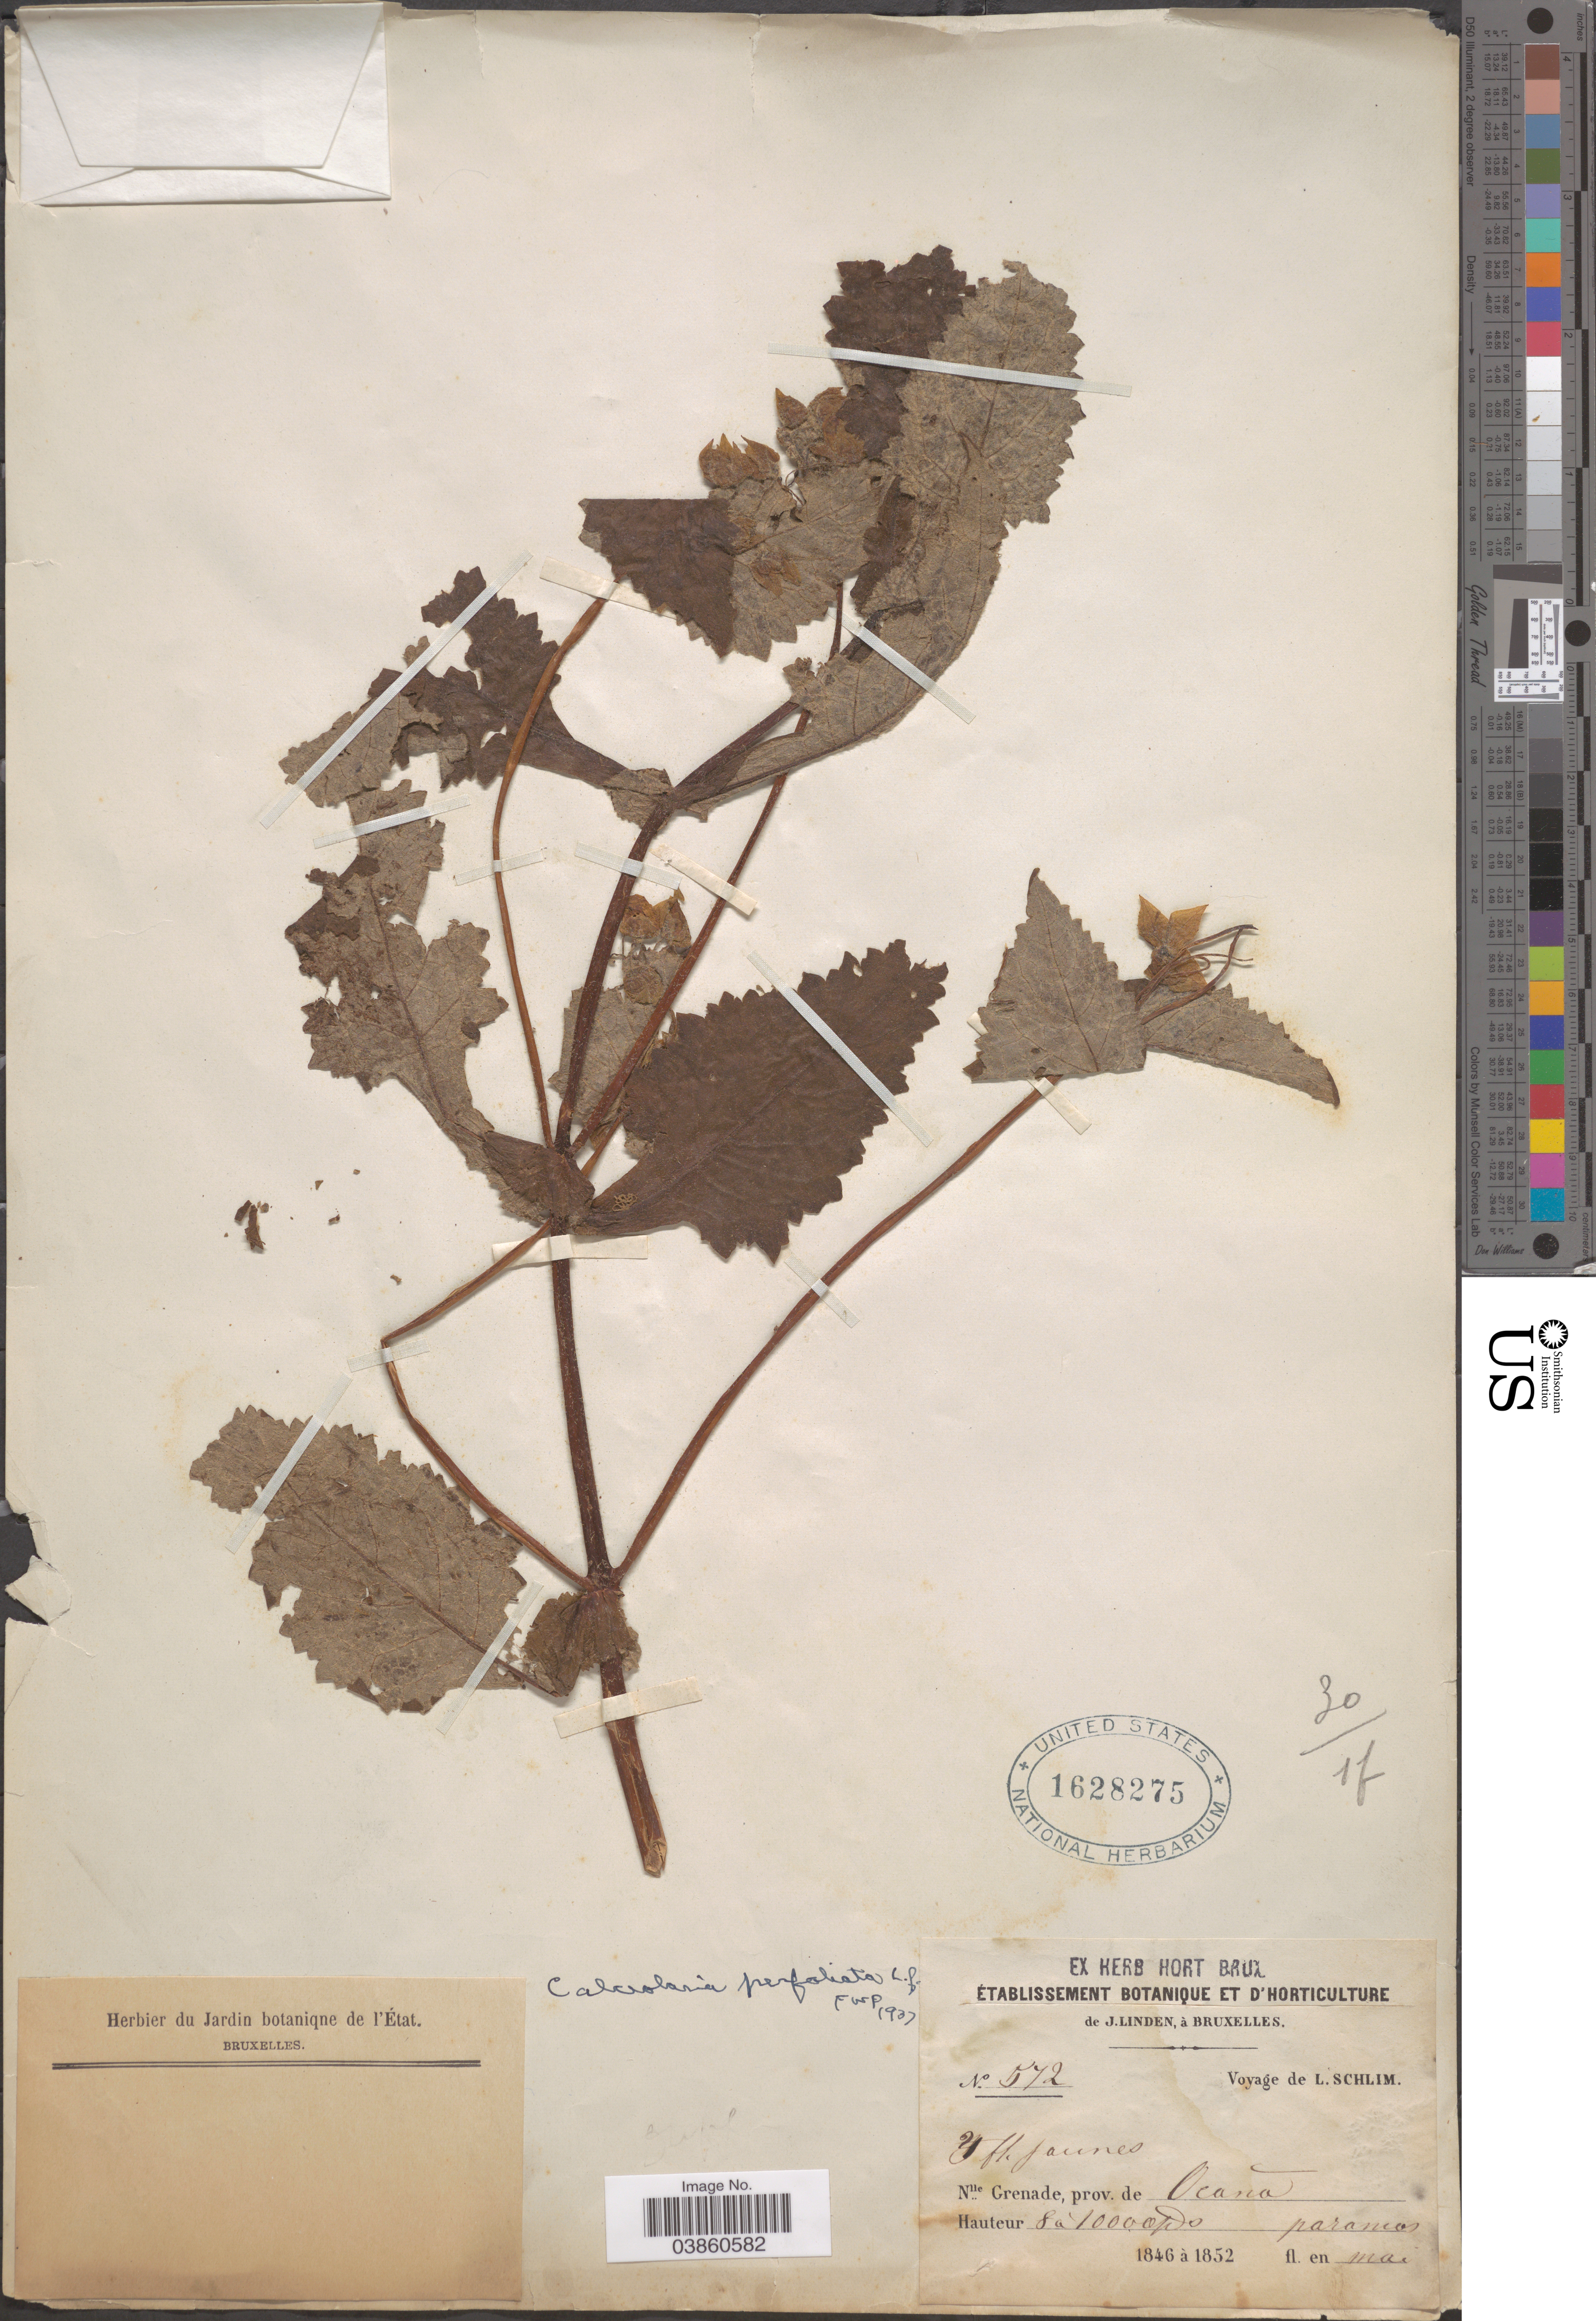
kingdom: Plantae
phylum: Tracheophyta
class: Magnoliopsida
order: Lamiales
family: Calceolariaceae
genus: Calceolaria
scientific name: Calceolaria perfoliata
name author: L. f.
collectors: L. Schlim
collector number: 572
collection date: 1846/1852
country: Colombia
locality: Nle Grenade, prov. de Ocana.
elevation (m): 2438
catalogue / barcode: US 1628275